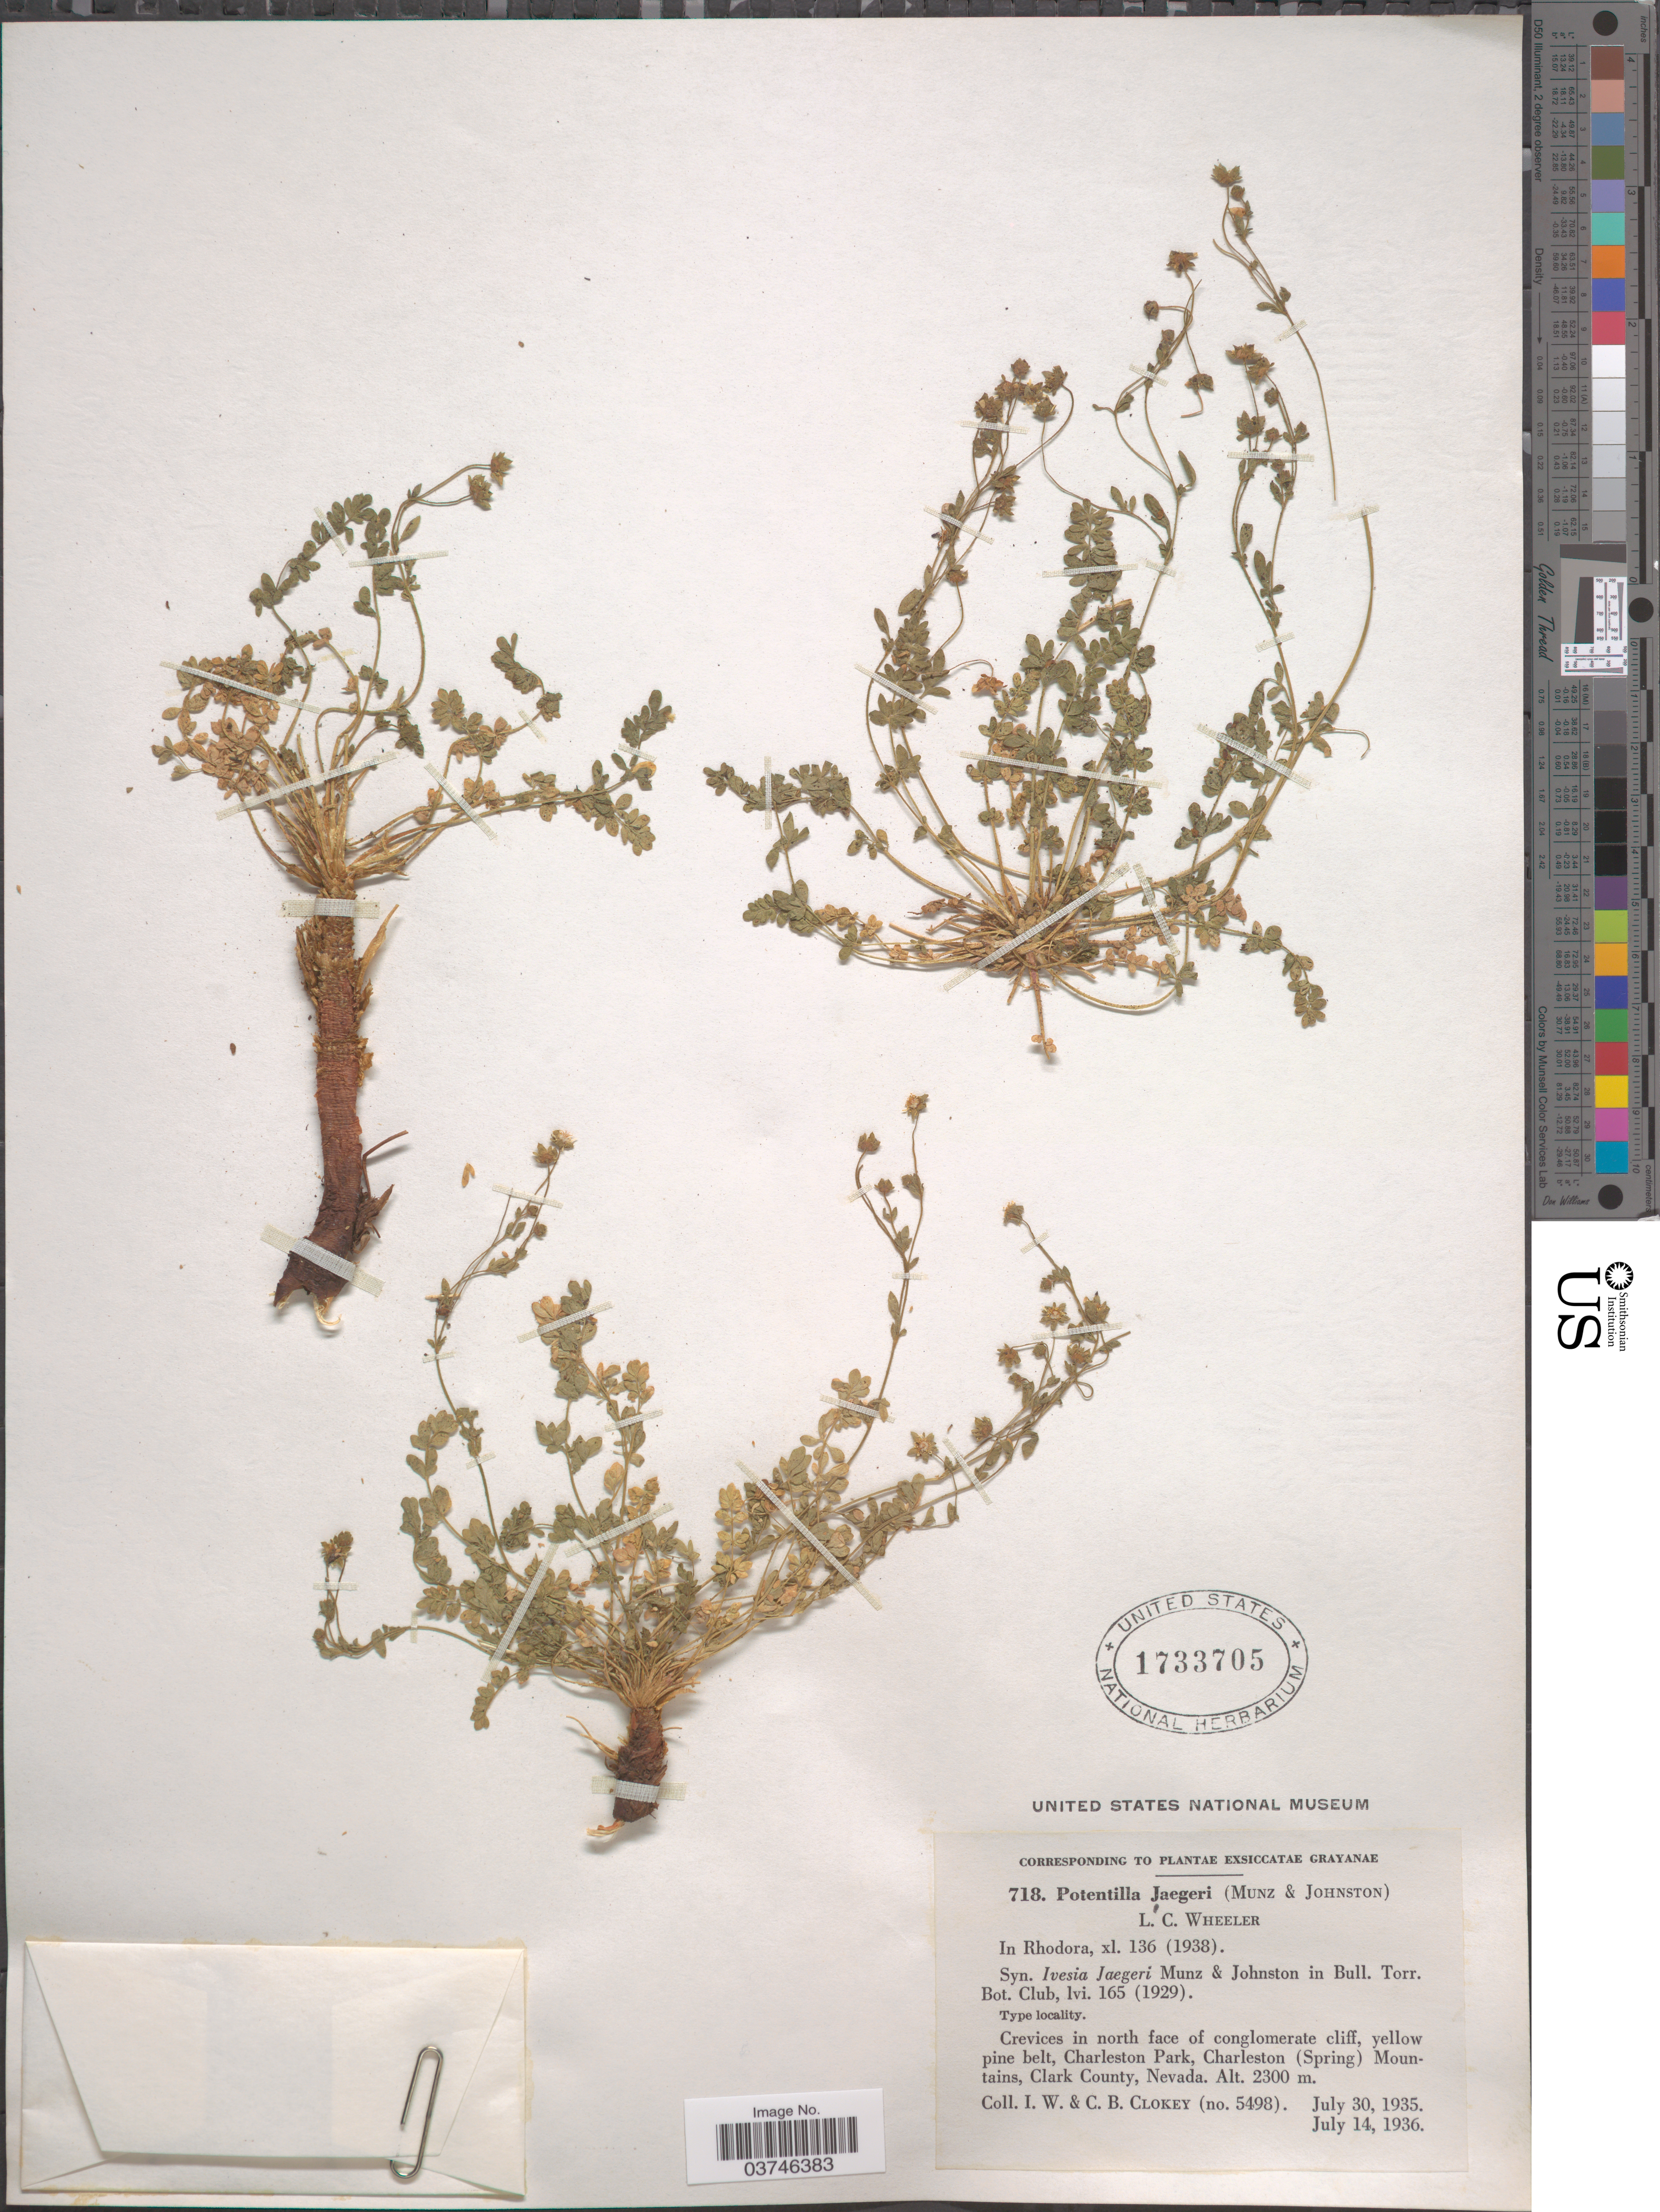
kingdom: Plantae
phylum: Tracheophyta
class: Magnoliopsida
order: Rosales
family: Rosaceae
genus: Potentilla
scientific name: Potentilla jaegeri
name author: (Munz & I.M. Johnst.) L.C. Wheeler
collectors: I. W. Clokey & C. Clokey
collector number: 5498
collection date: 1935-07-30/1936-07-14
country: United States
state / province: Nevada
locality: Crevices in north face of conglomerate cliff, Charleston Park, Charleston (Spring) Mountains, Clark County.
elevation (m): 2300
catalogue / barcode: US 1733705